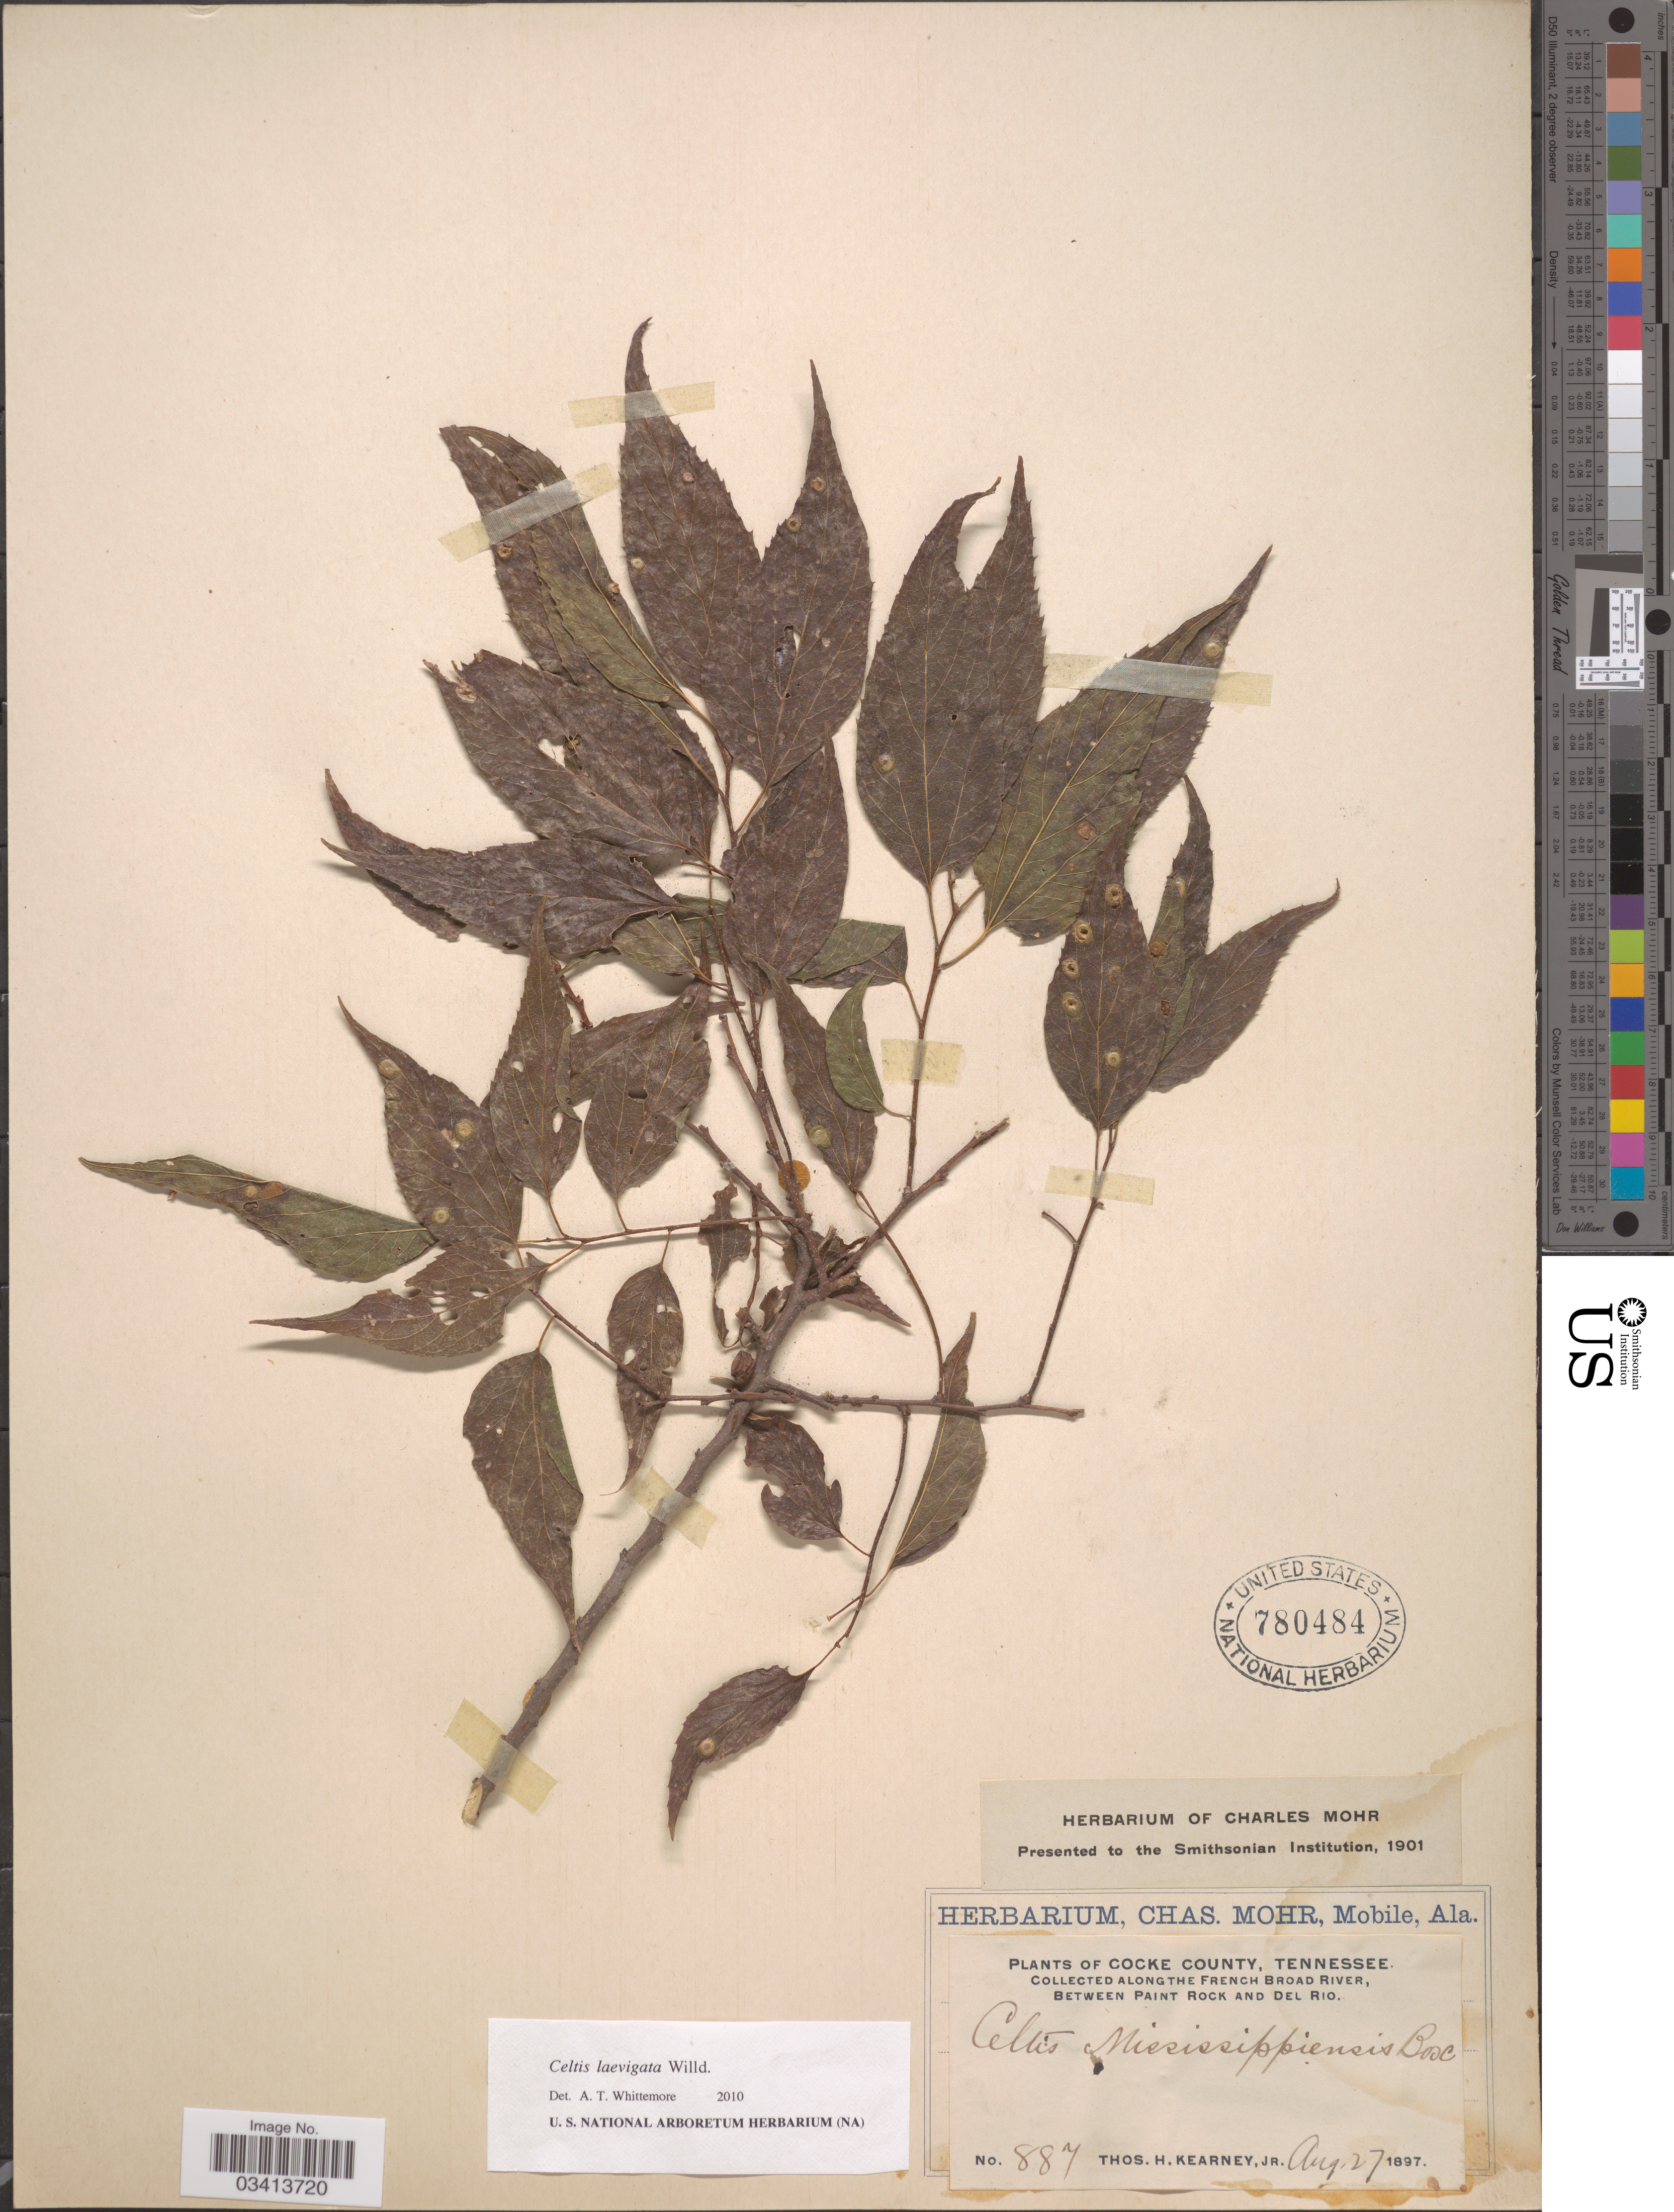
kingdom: Plantae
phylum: Tracheophyta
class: Magnoliopsida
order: Rosales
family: Cannabaceae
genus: Celtis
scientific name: Celtis laevigata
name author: Willd.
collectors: T. H. Kearney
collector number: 887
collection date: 1897-08-27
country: United States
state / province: Tennessee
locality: Cocke County. Along the French Broad River, between Paint Rock and Del Rio.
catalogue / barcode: US 780484